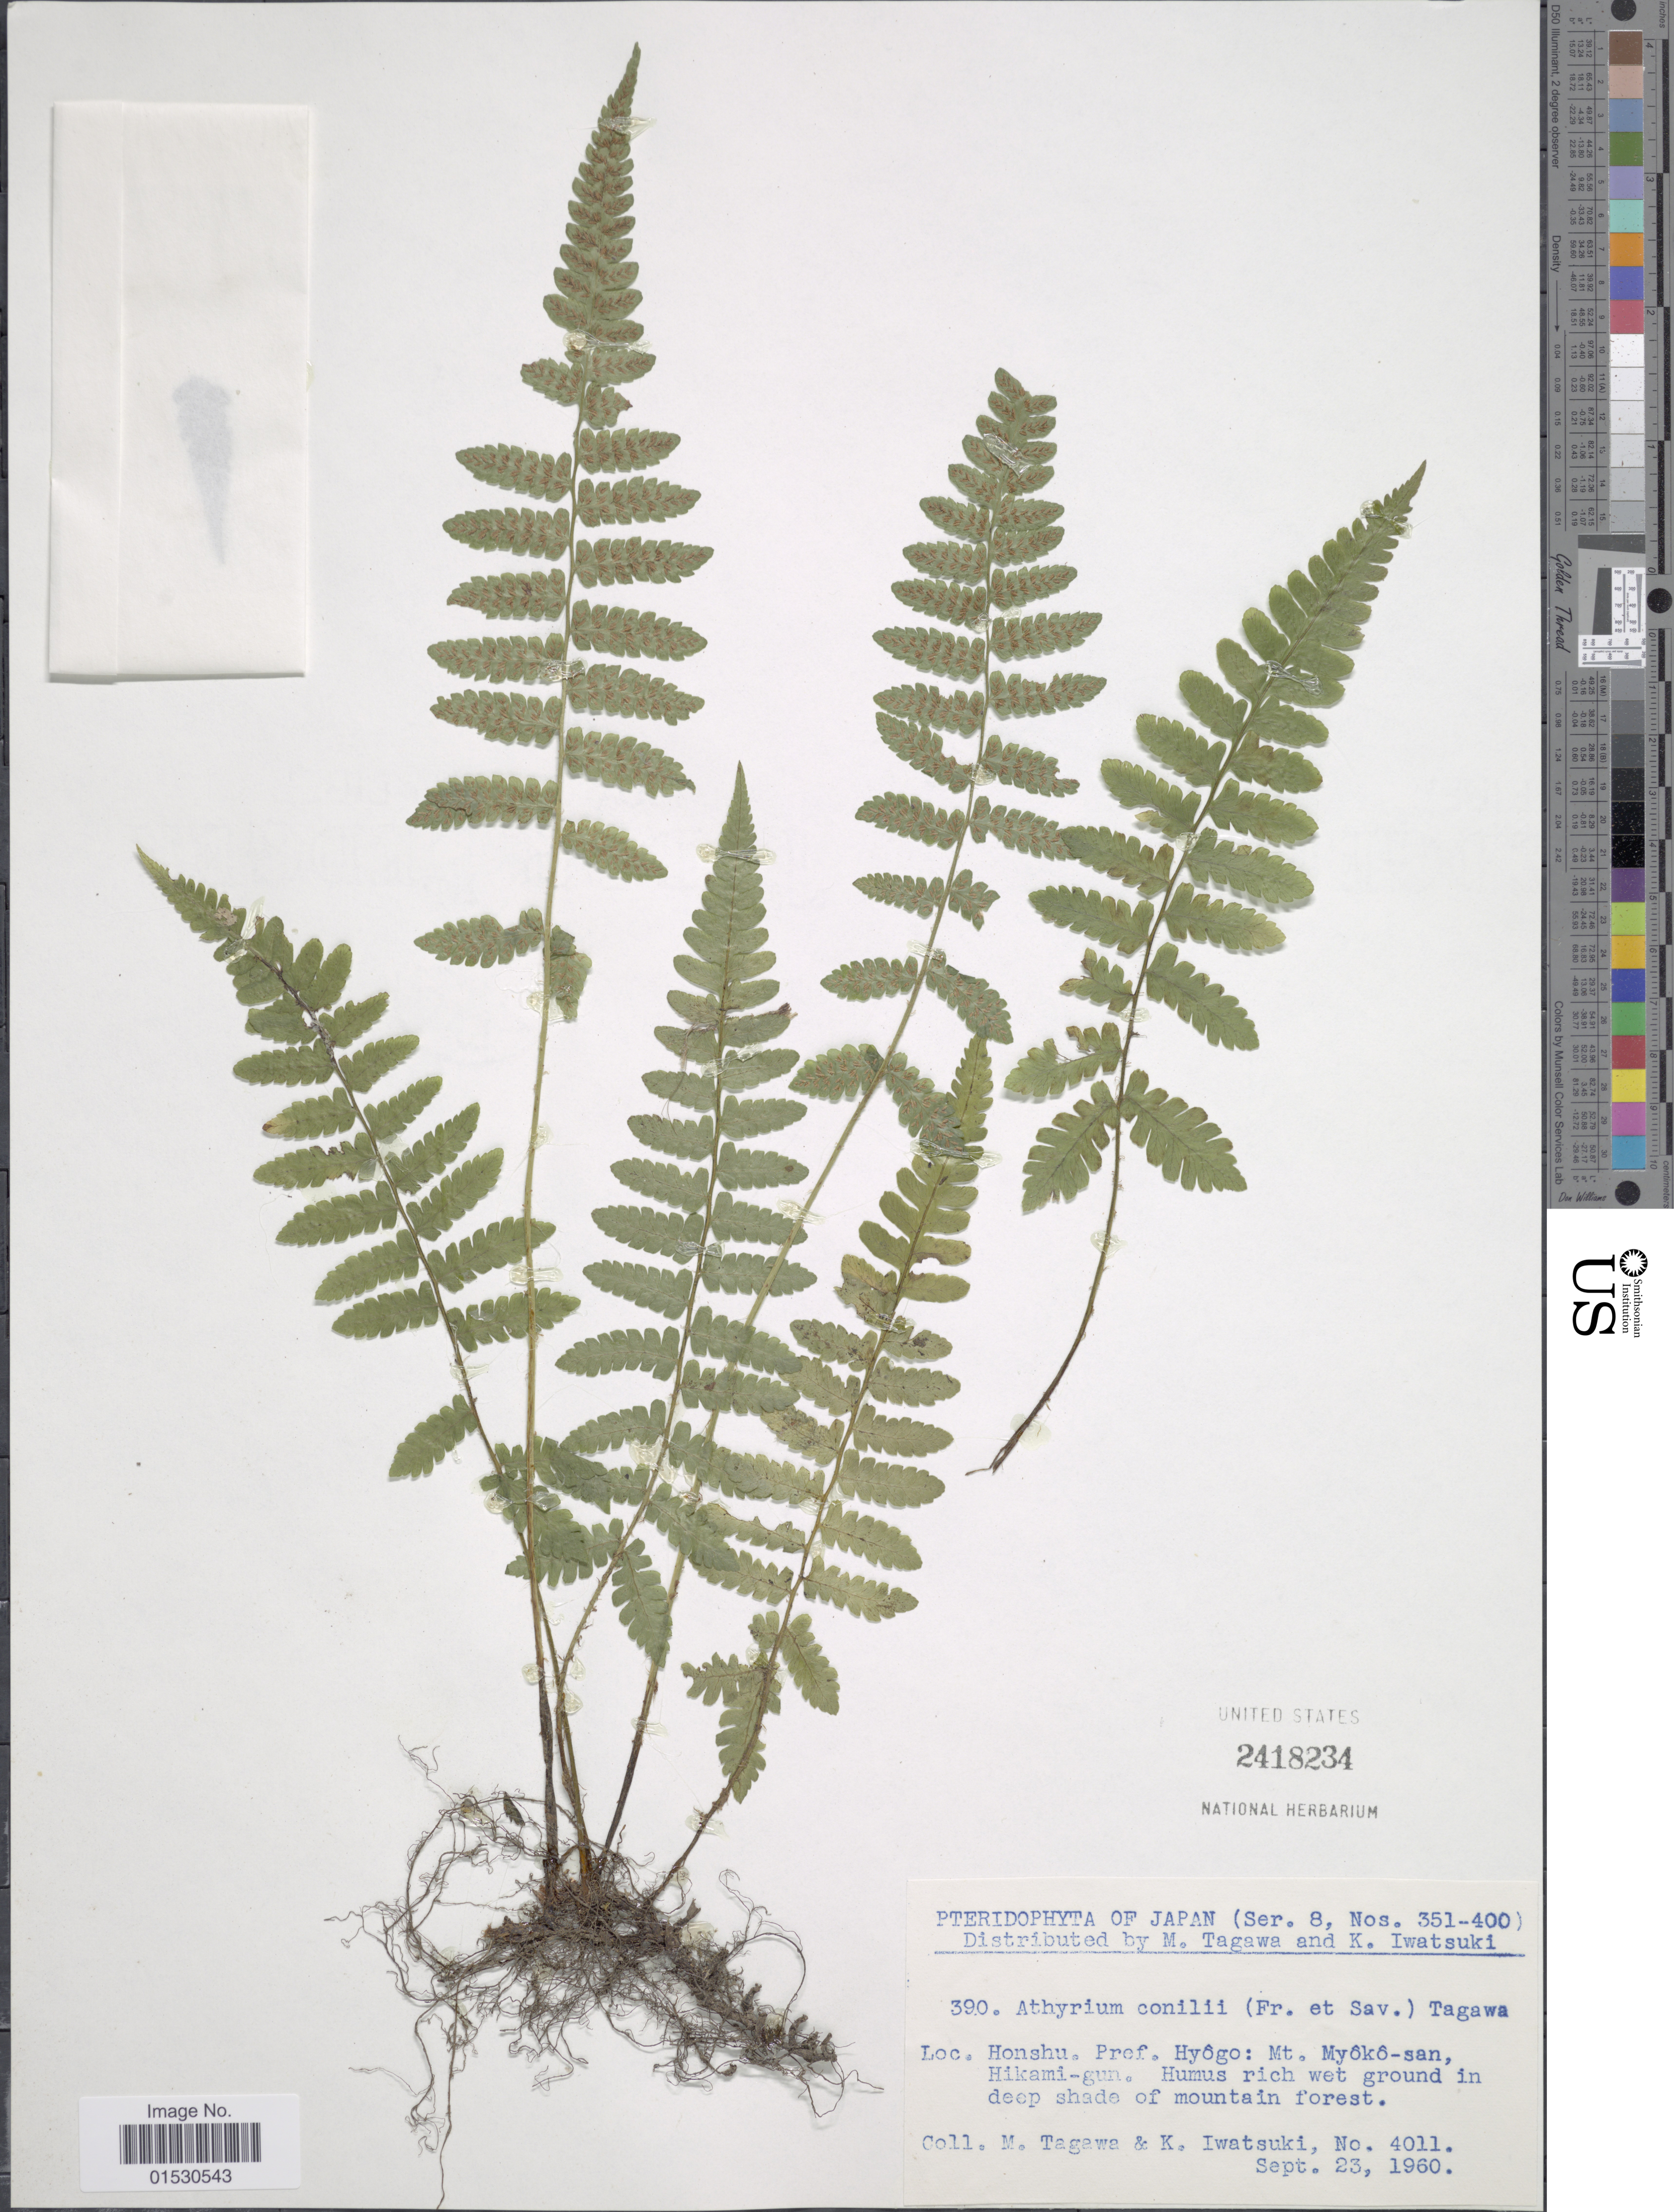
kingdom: Plantae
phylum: Tracheophyta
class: Polypodiopsida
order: Polypodiales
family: Athyriaceae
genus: Athyrium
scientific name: Athyrium conilii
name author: (Franch. & Sav.) Tagawa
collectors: M. Tagawa & K. Iwatsuki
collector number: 4011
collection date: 1960-09-23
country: Japan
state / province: Hyogo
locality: Honshu.: Mt. Myoko-san, Hikami-gun. Humus rich wet ground in deep shade of mountain forest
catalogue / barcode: US 2418234